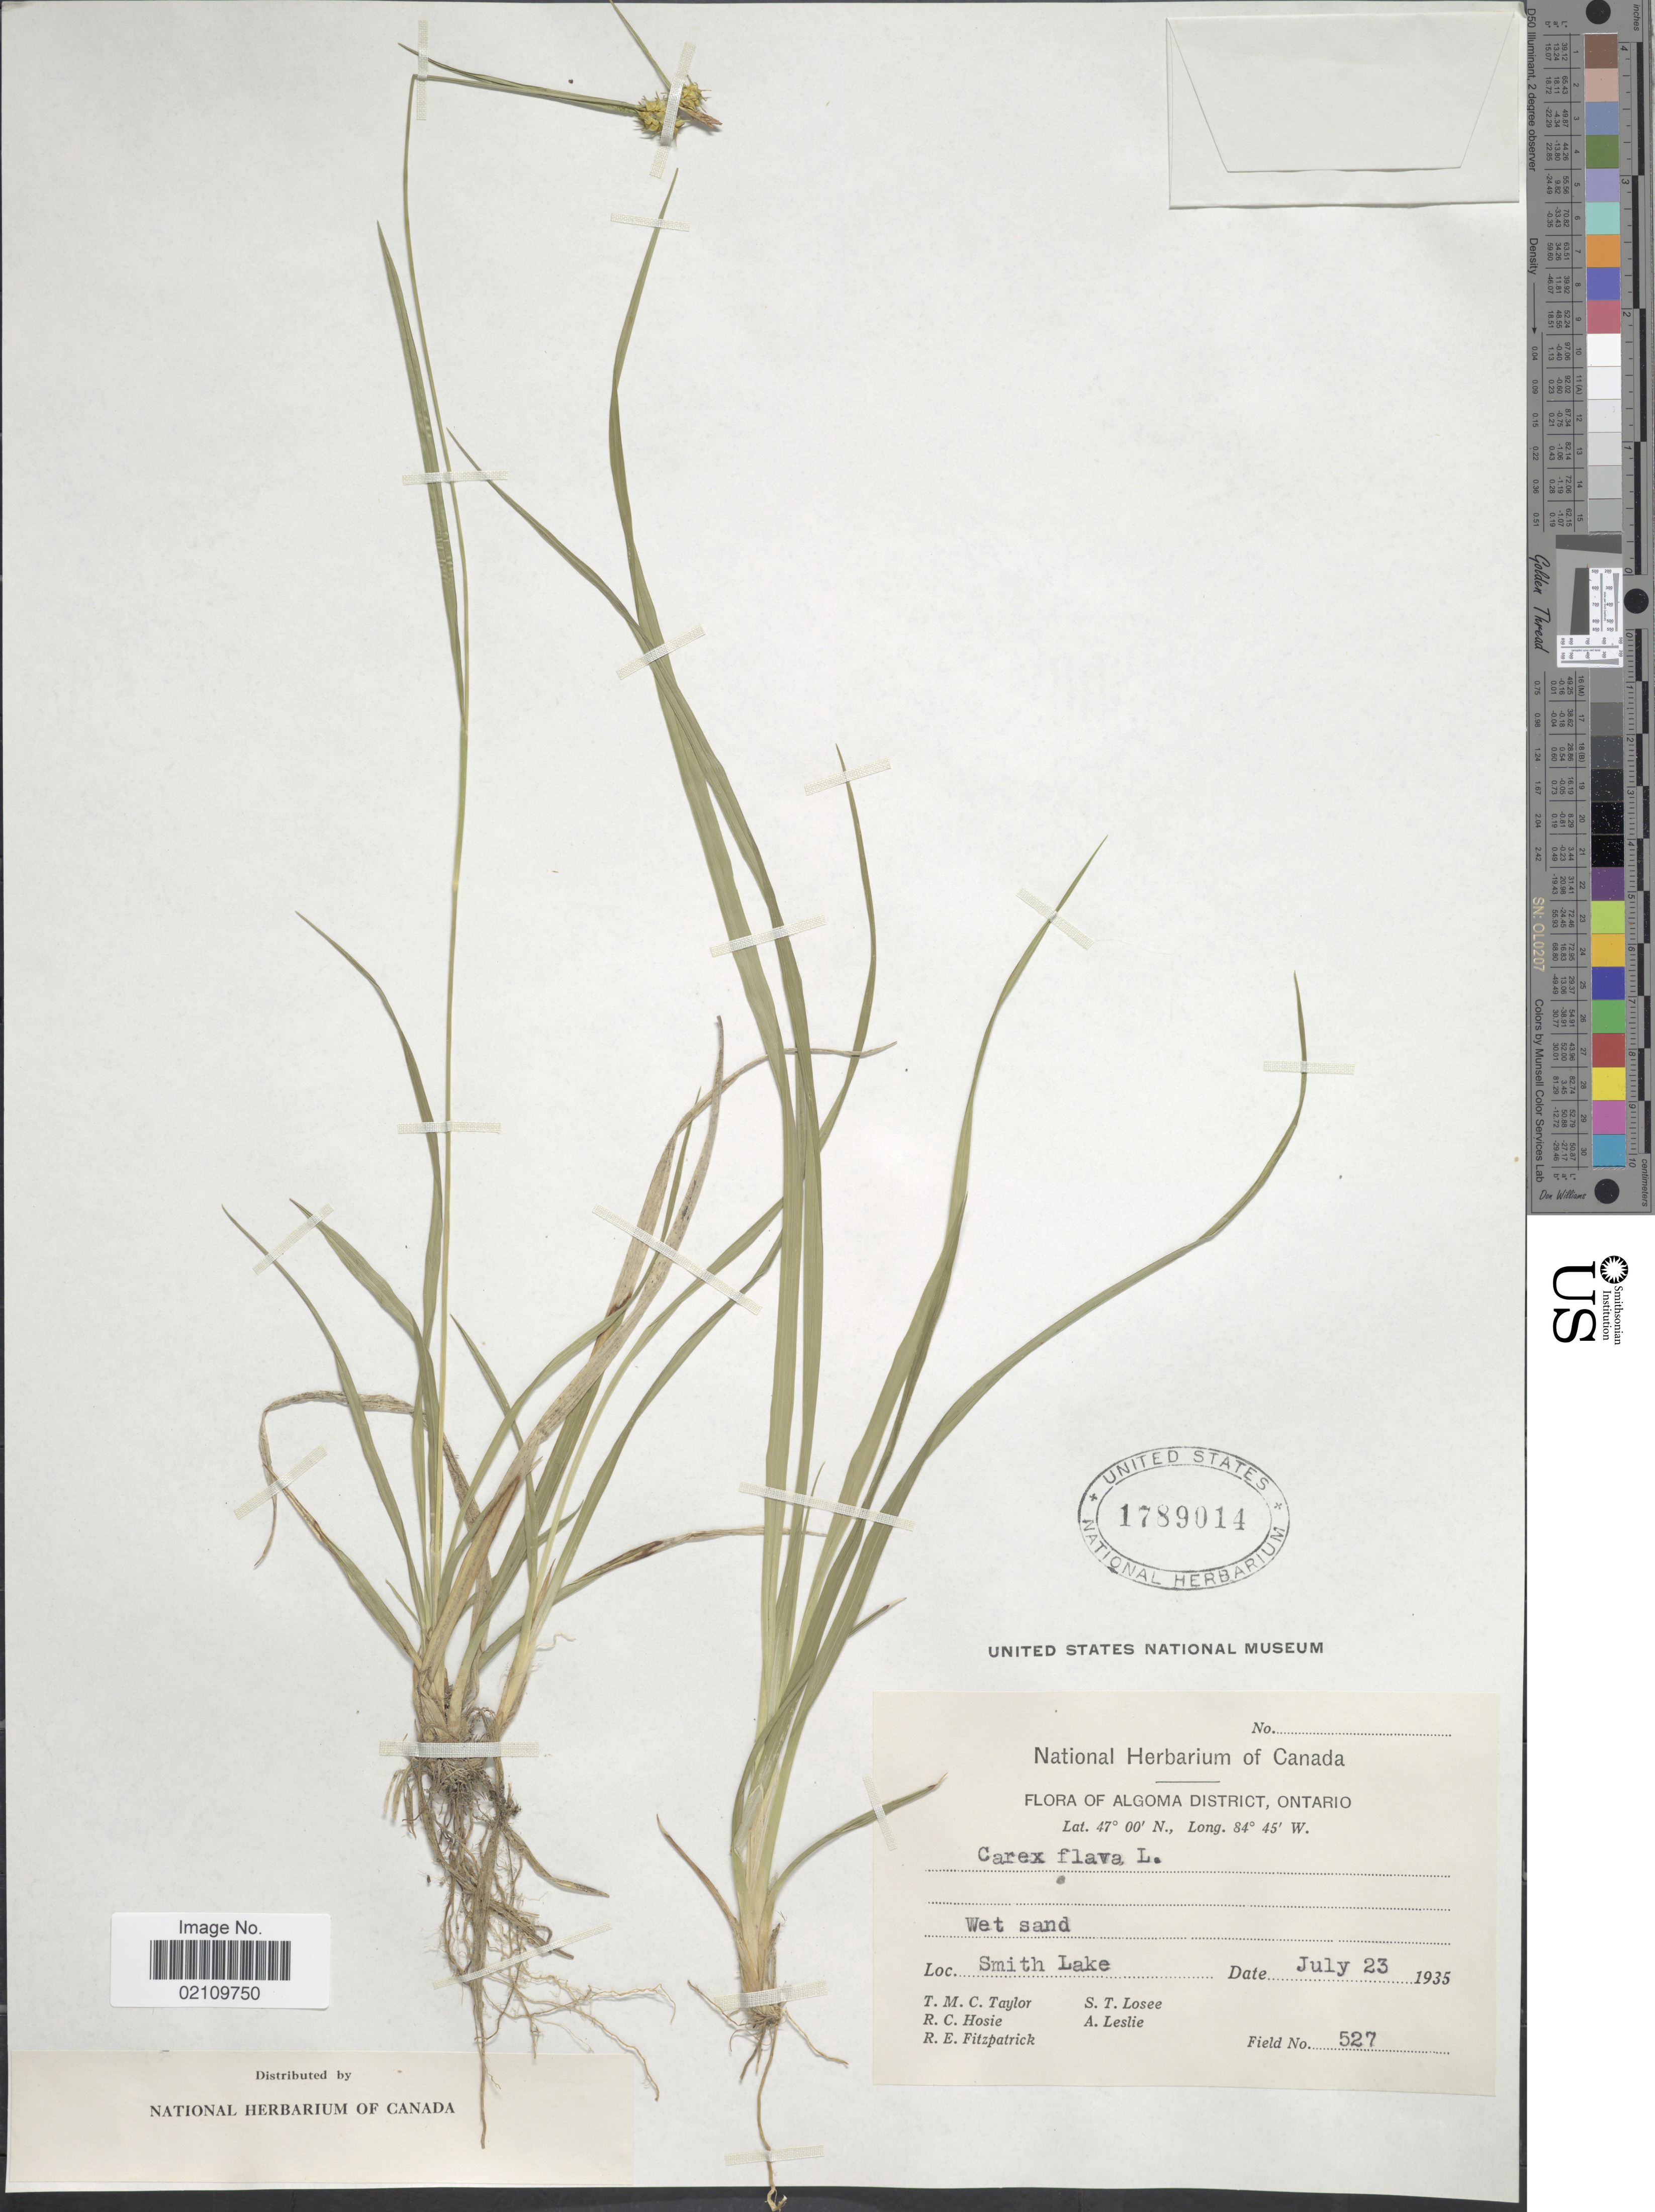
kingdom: Plantae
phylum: Tracheophyta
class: Liliopsida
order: Poales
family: Cyperaceae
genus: Carex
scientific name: Carex flava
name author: L.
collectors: T. M. C. Taylor, R. Hosie, R. Fitzpatrick, S. Losee & A. Leslie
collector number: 527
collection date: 1935-07-23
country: Canada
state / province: Ontario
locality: Algoma District, Smith Lake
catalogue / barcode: US 1789014